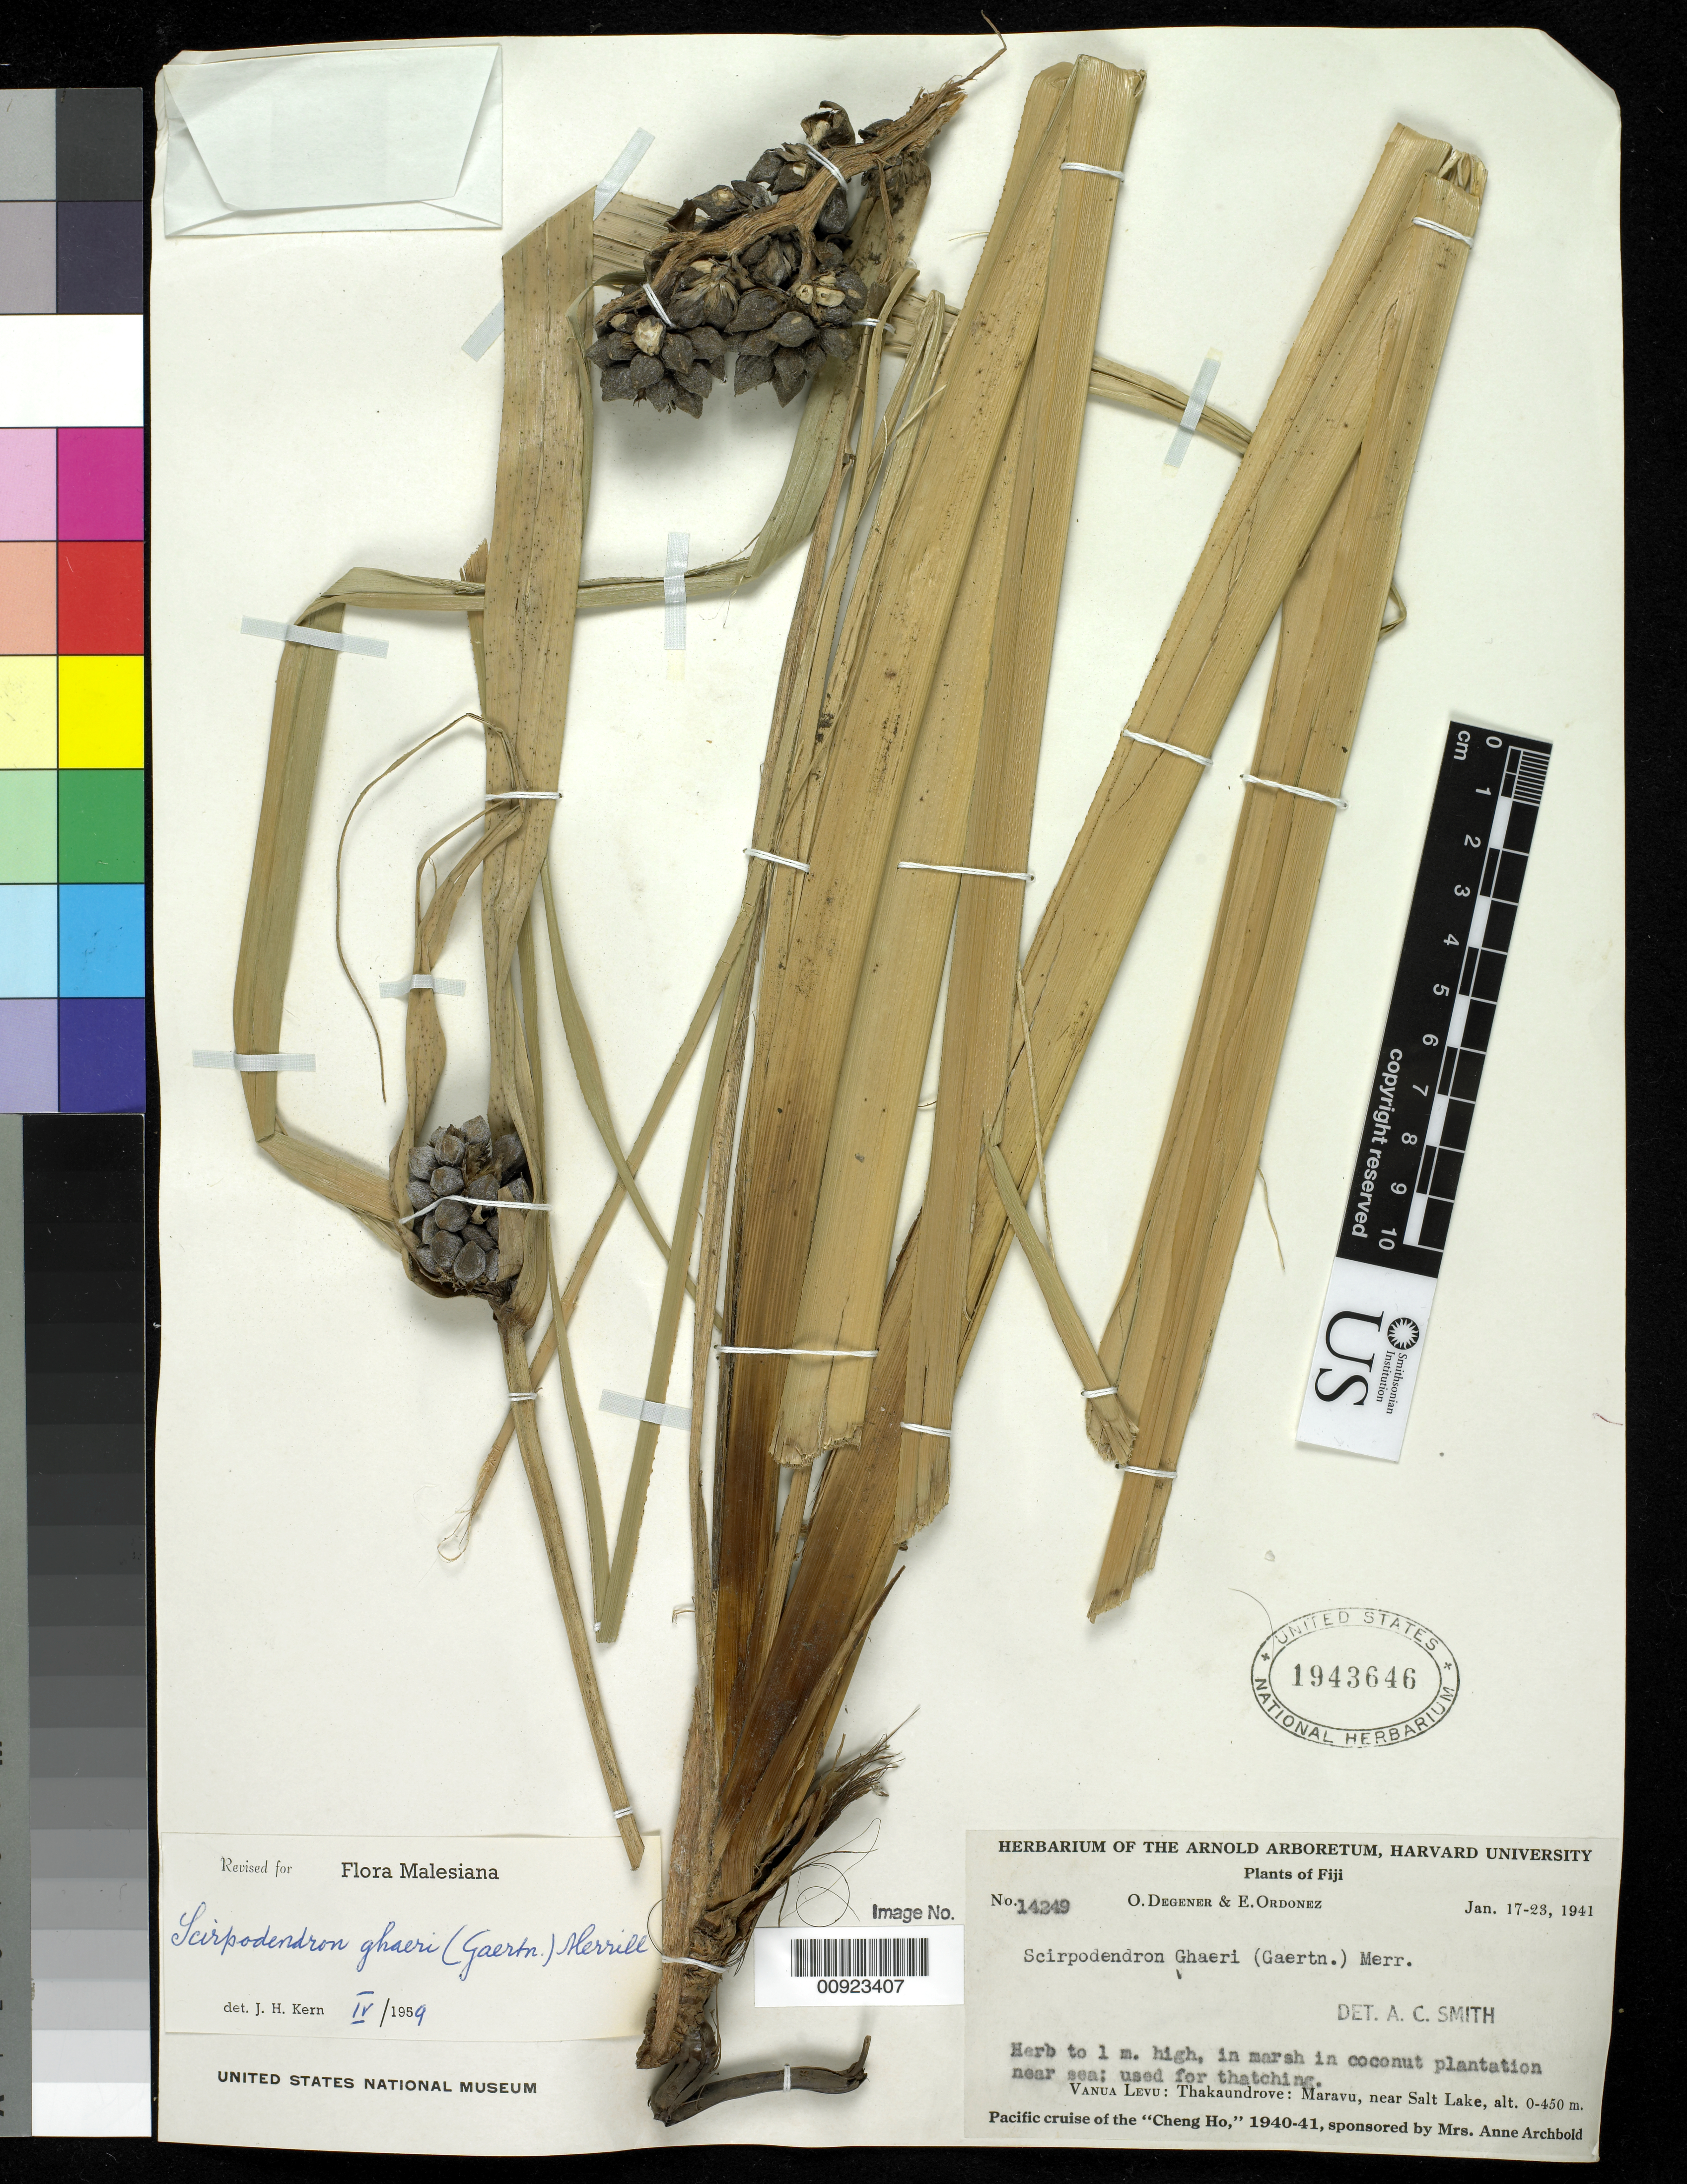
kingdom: Plantae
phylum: Tracheophyta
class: Liliopsida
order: Poales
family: Cyperaceae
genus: Scirpodendron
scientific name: Scirpodendron ghaeri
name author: (Gaertn.) Merr.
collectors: O. Degener & E. Ordonez.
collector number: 14249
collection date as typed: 27 Jan 1941 to 23 Jan 1941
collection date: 1941-01-23/1941-01-27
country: Fiji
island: Vanua Levu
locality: Thakaundrve: Maravu, near Salt Lake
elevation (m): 0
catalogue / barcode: US 1943646